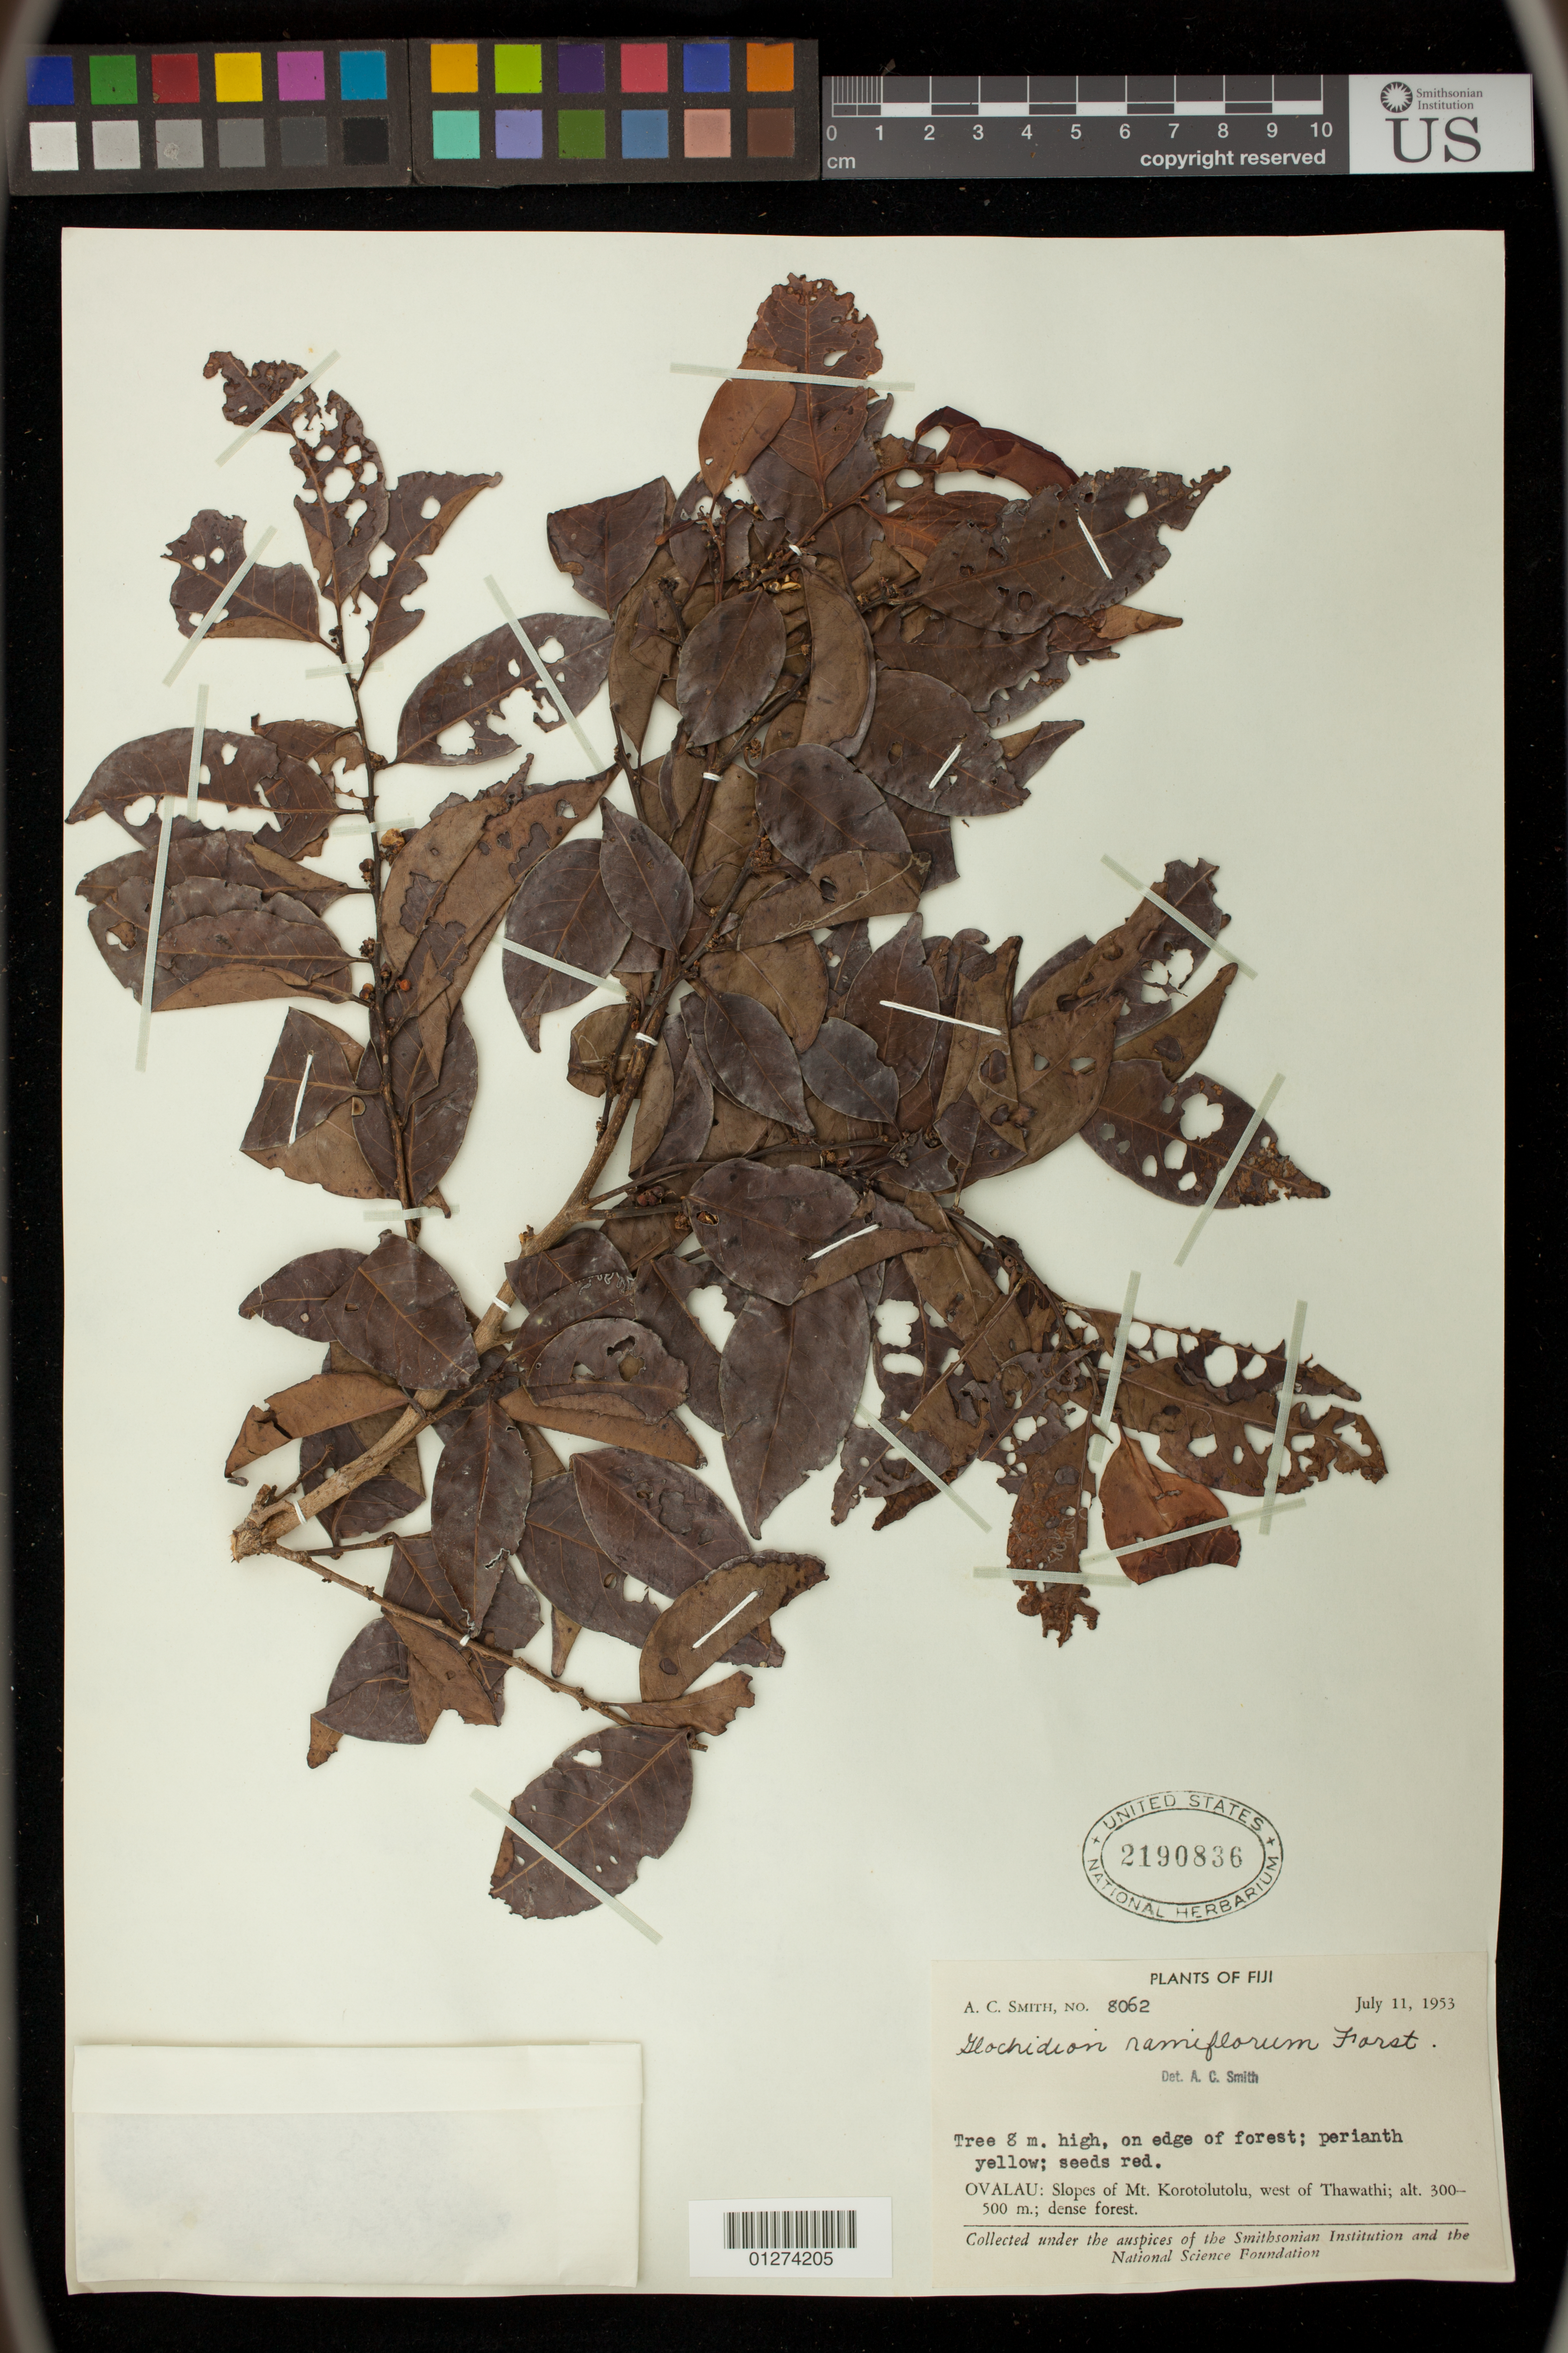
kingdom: Plantae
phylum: Tracheophyta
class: Magnoliopsida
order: Malpighiales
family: Phyllanthaceae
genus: Glochidion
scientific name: Glochidion ramiflorum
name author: J.R. Forst. & G. Forst.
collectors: A. C. Smith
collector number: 8062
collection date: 1953-07-11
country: Fiji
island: Ovalau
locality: Slopes of Mt. Korotolutolu, west of Thawathi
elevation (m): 300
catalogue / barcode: US 2190836